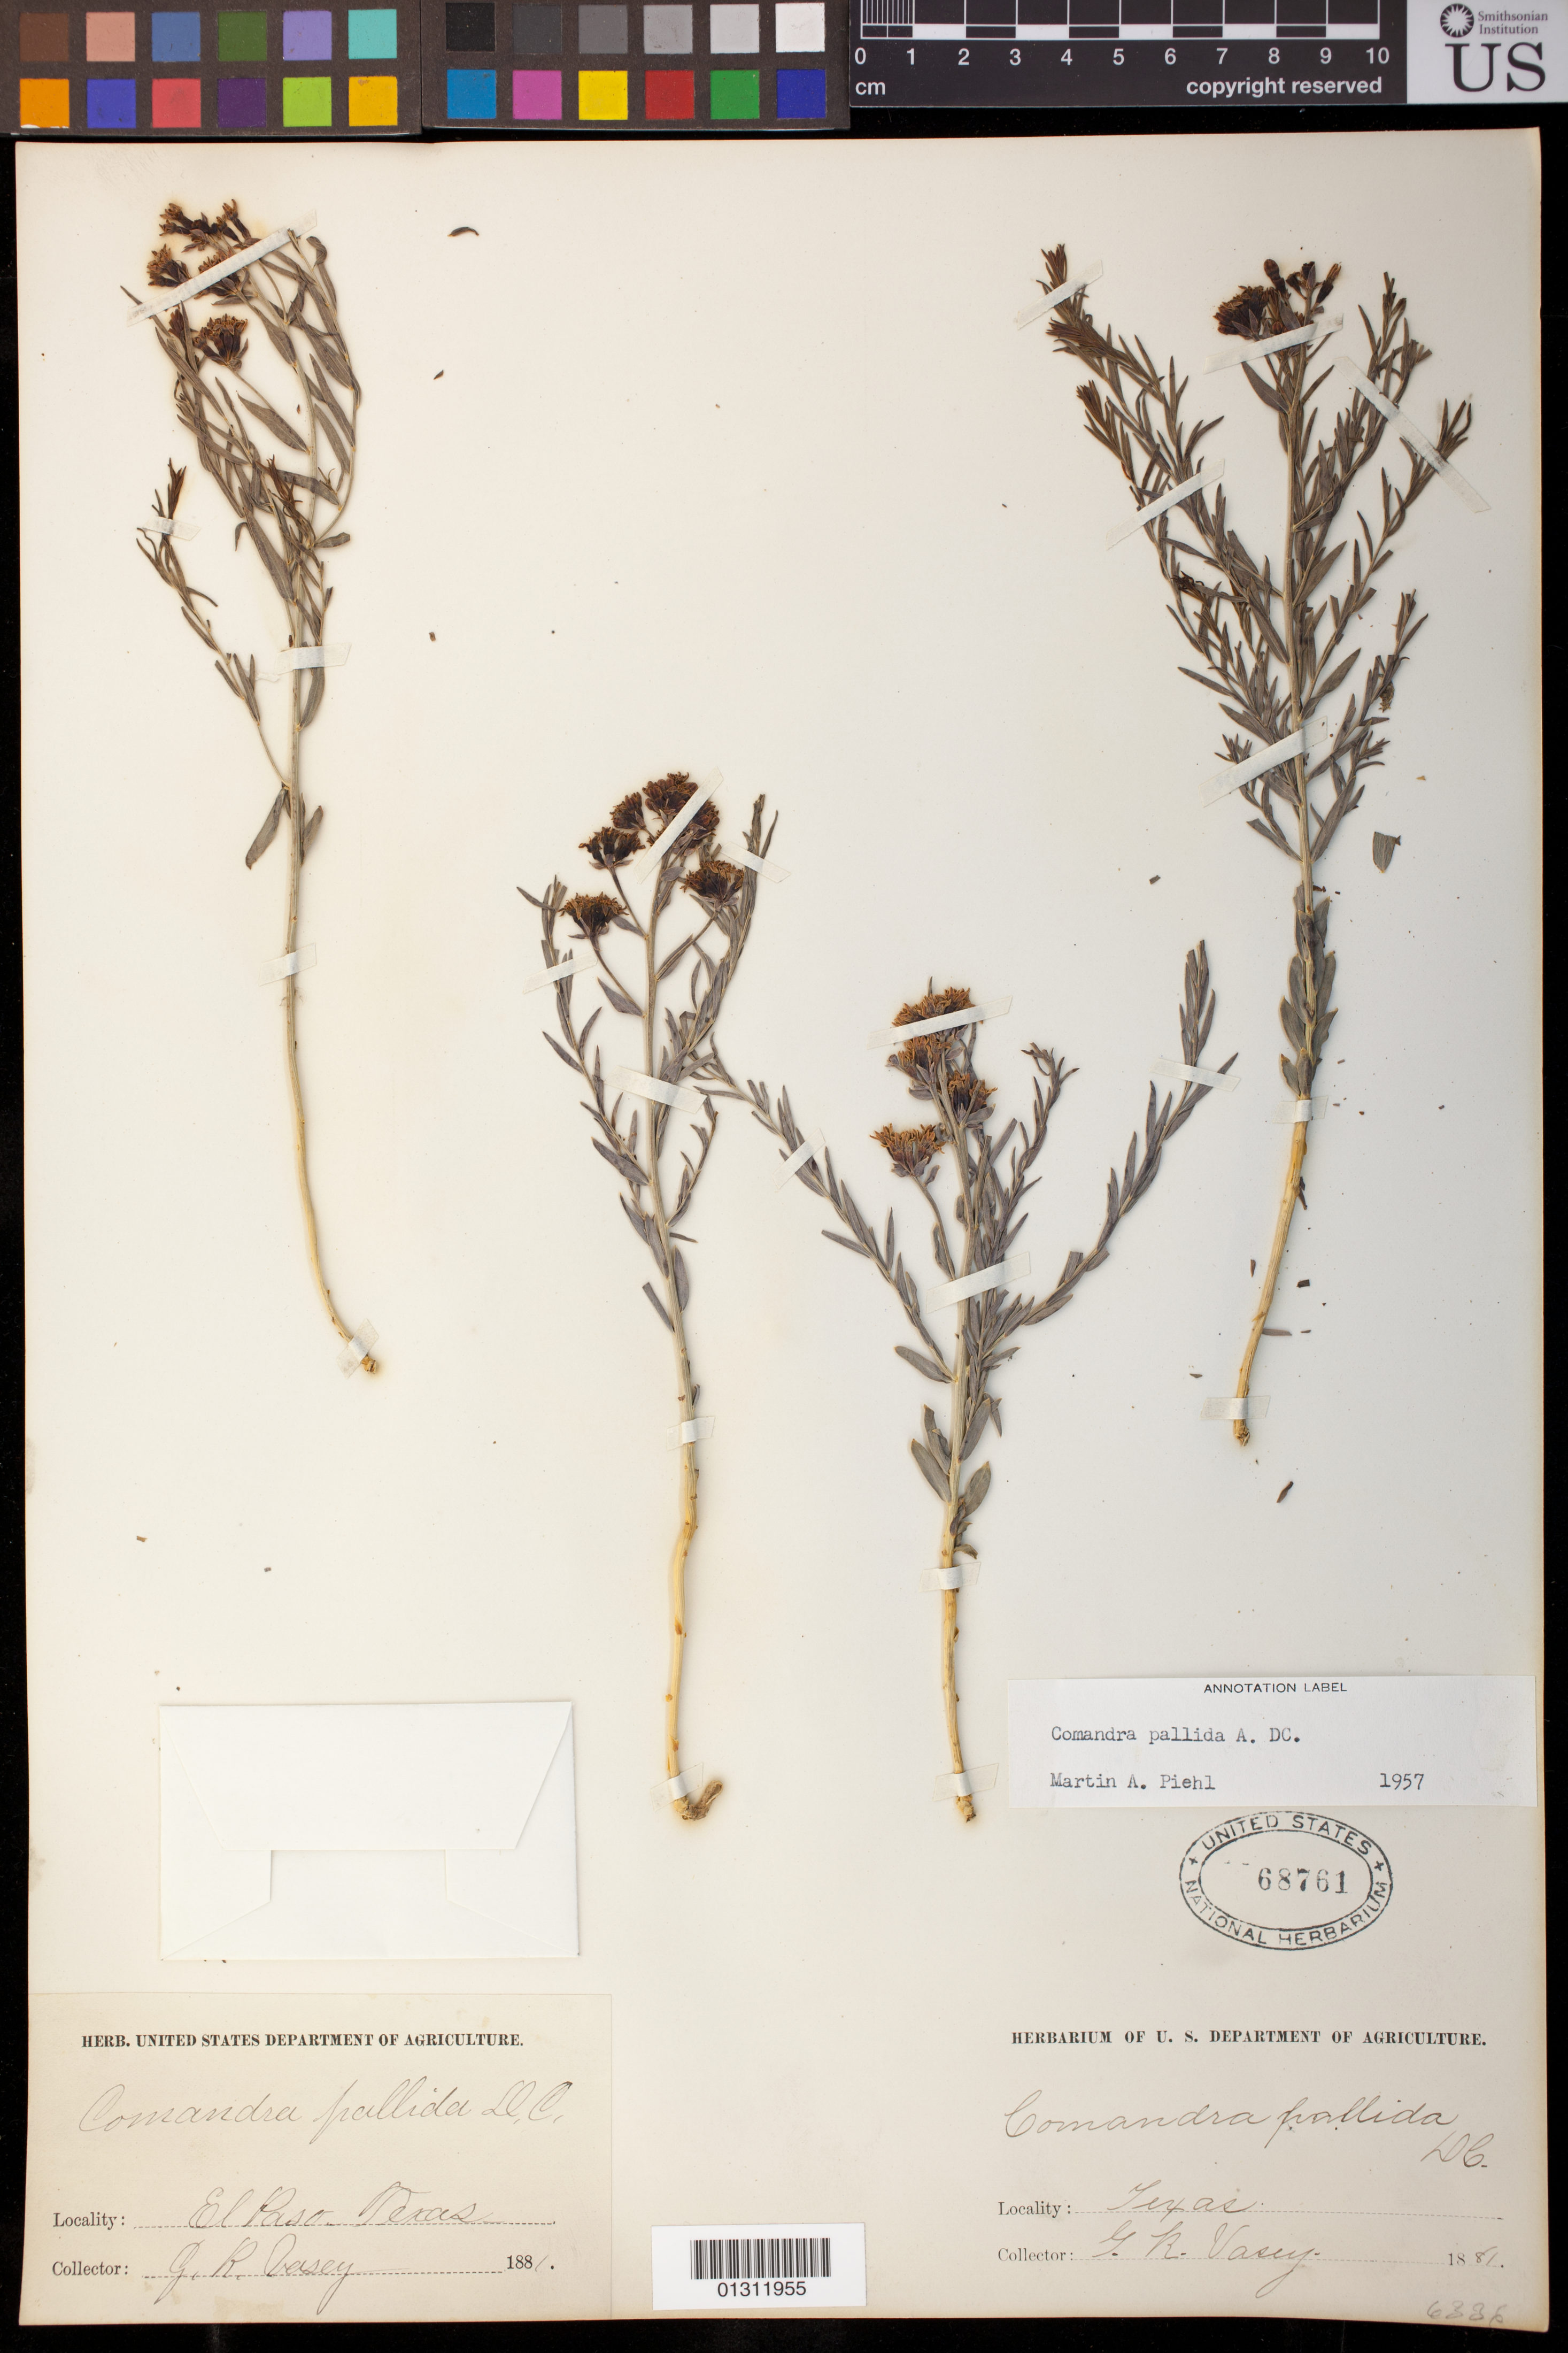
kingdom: Plantae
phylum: Tracheophyta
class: Magnoliopsida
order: Santalales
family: Comandraceae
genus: Comandra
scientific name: Comandra pallida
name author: A. DC.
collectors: G. R. Vasey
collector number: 6336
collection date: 1881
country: United States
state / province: Texas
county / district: El Paso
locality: El Paso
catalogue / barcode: US 68761